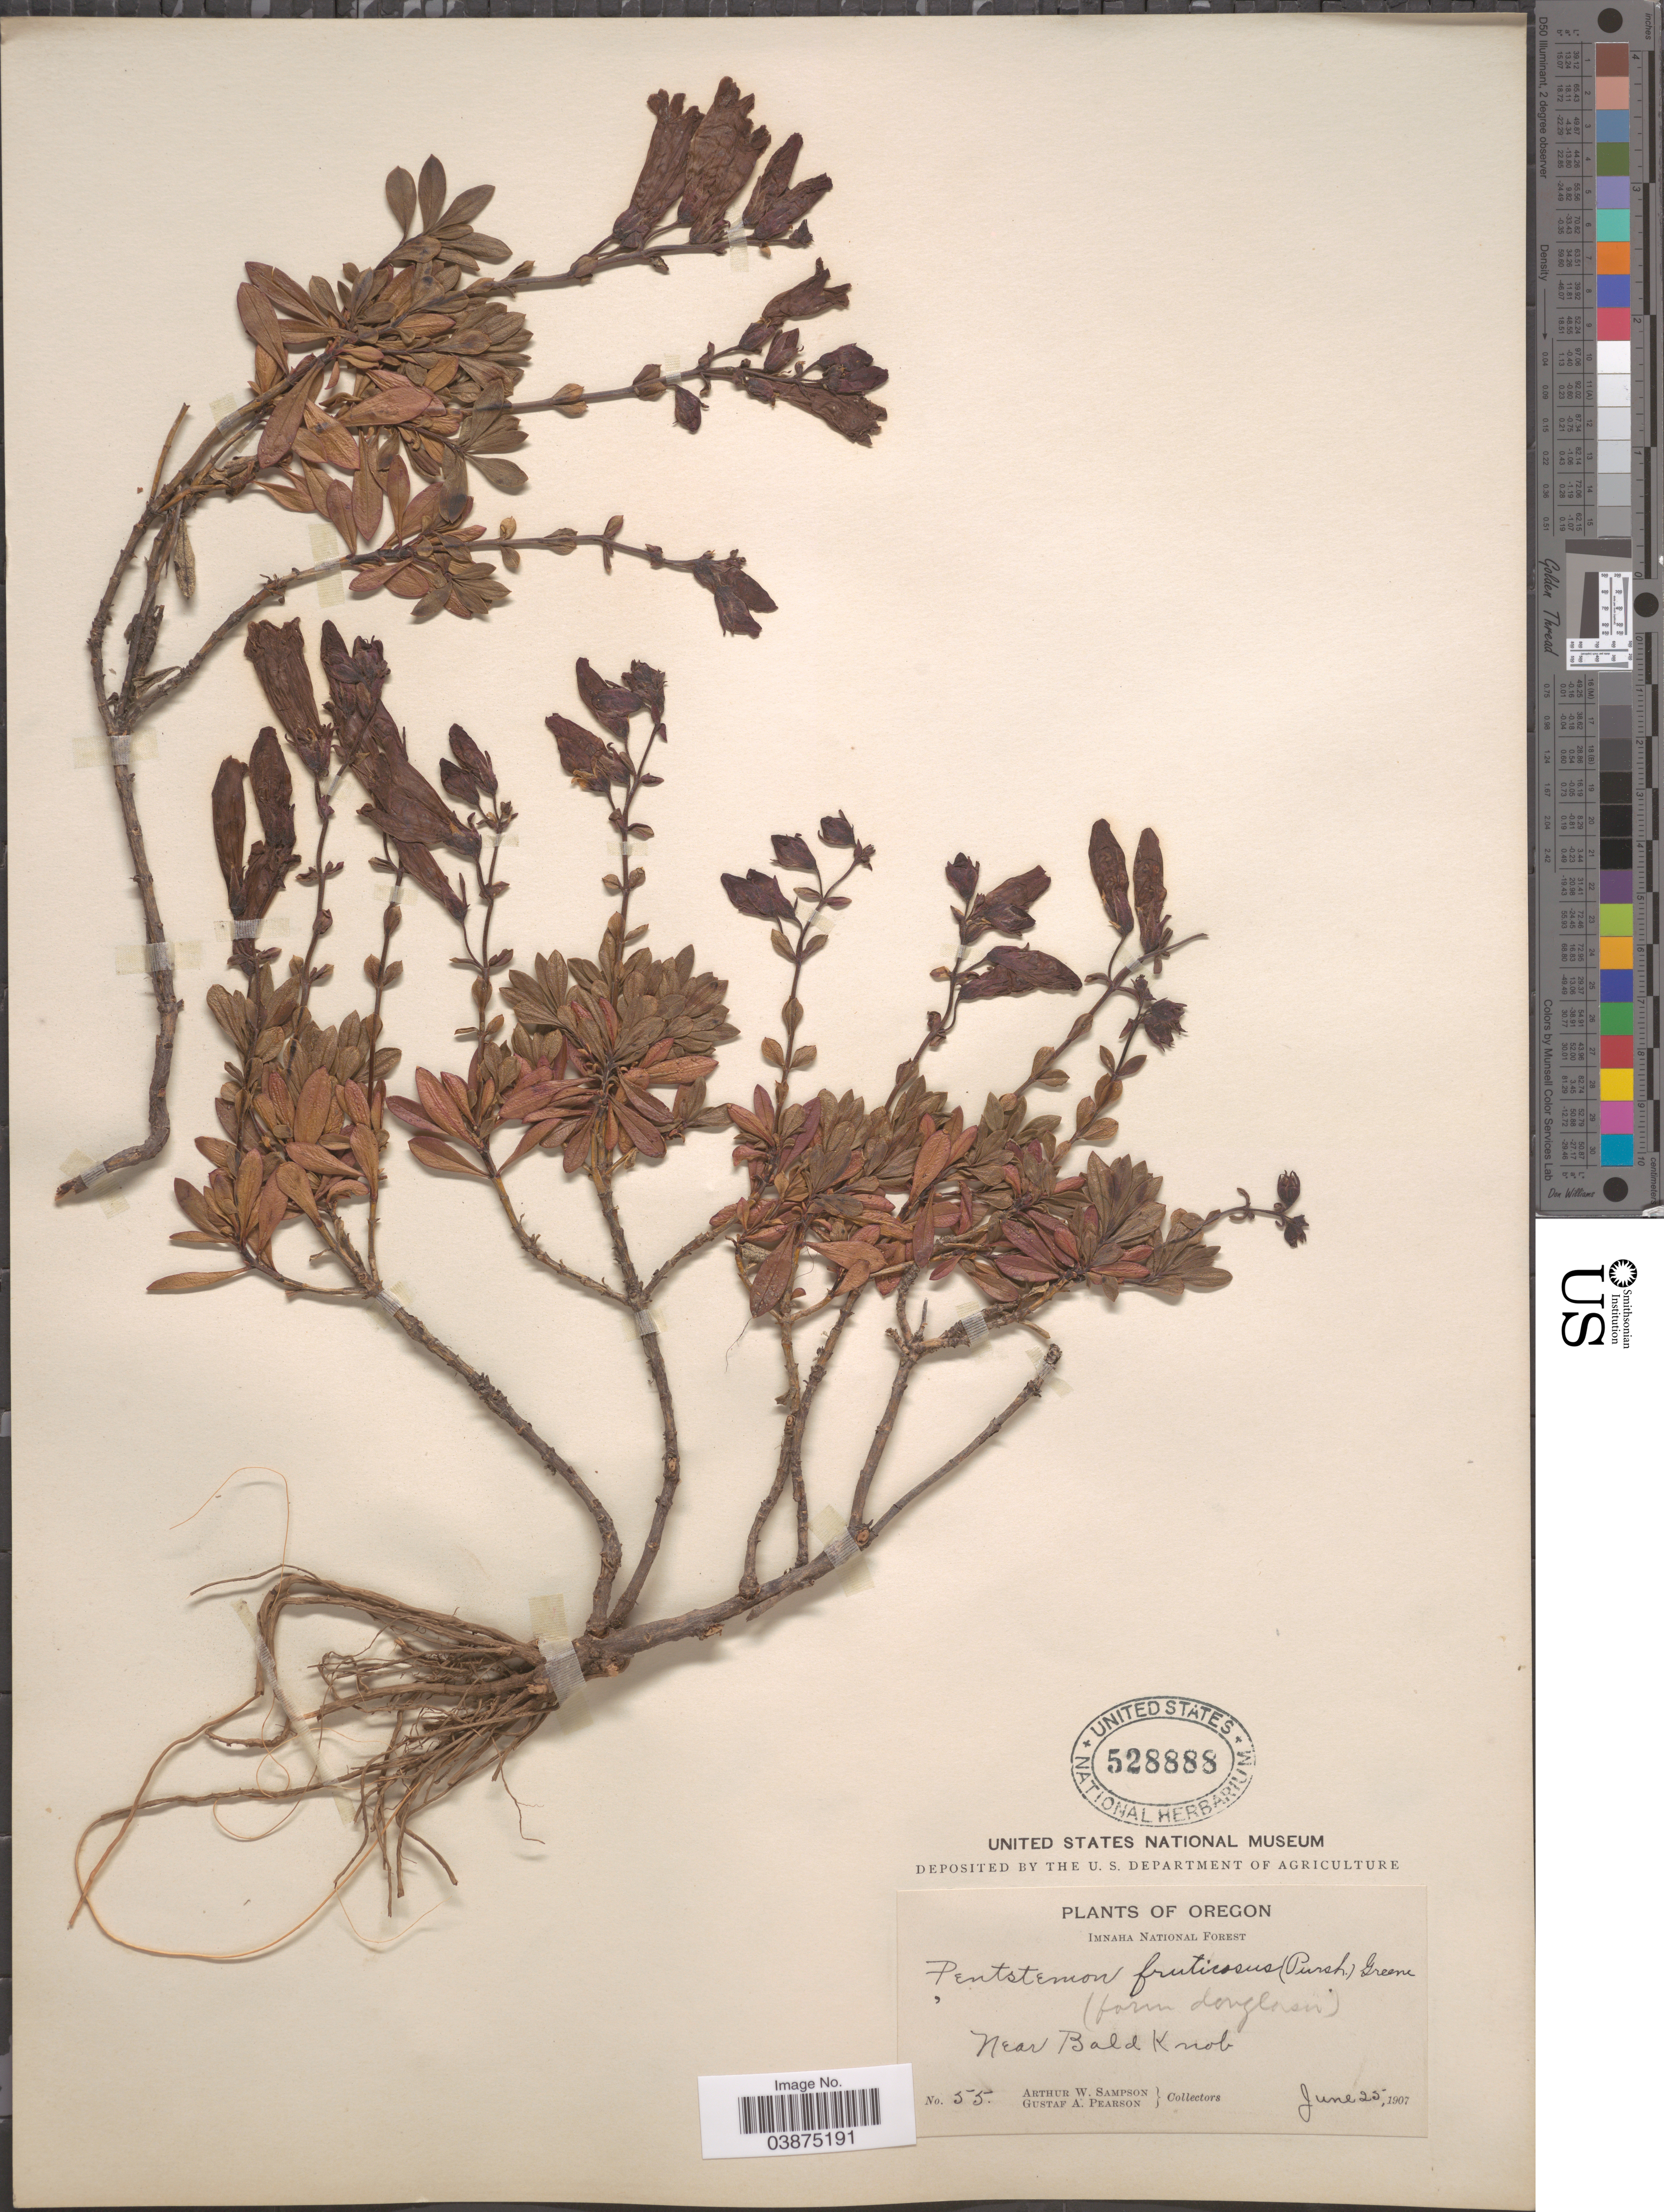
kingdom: Plantae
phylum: Tracheophyta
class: Magnoliopsida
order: Lamiales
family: Plantaginaceae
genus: Penstemon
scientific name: Penstemon douglasii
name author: Hook.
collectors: A. Sampson & G. Pearson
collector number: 55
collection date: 1907-06-25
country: United States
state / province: Oregon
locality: Imnaha National Forest. Near Bald Knob.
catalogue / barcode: US 528888